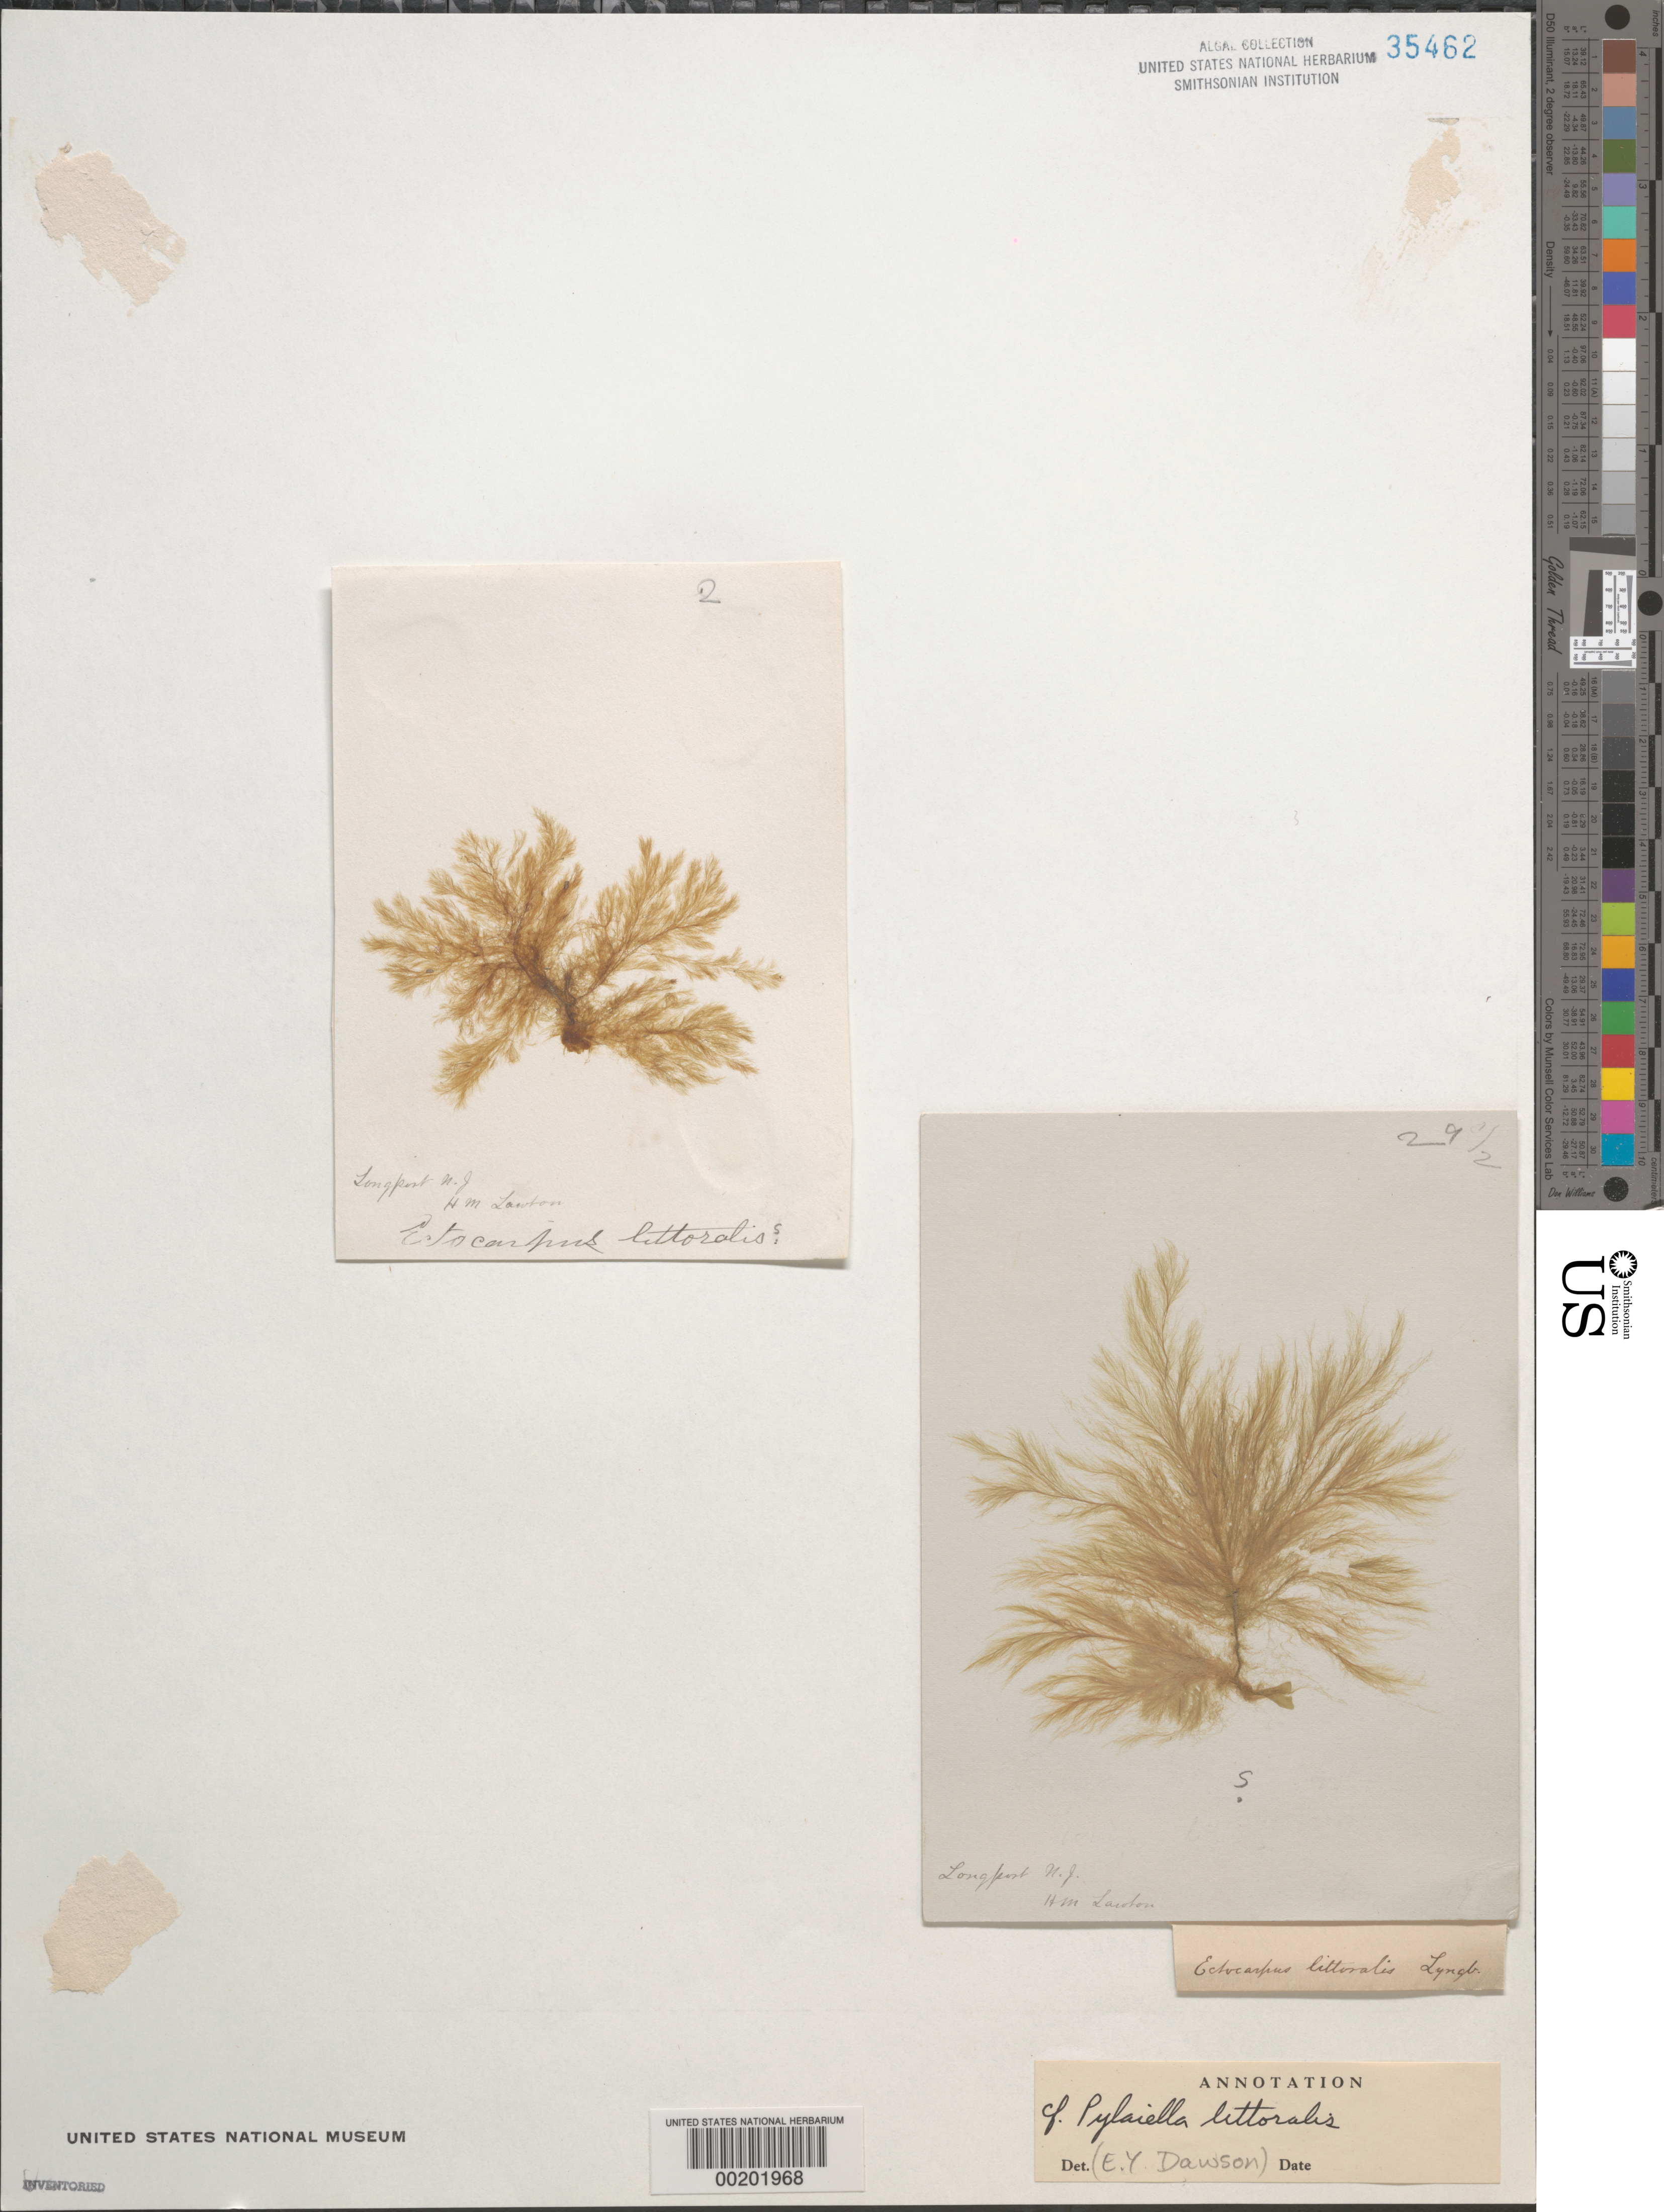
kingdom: Chromista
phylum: Ochrophyta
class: Phaeophyceae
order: Ectocarpales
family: Acinetosporaceae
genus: Pylaiella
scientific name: Pylaiella litoralis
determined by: Dawson, E. Y.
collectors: H. Lawton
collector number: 2 & 29 1/2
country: United States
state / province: New Jersey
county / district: Atlantic County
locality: Longport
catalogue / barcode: US 35462